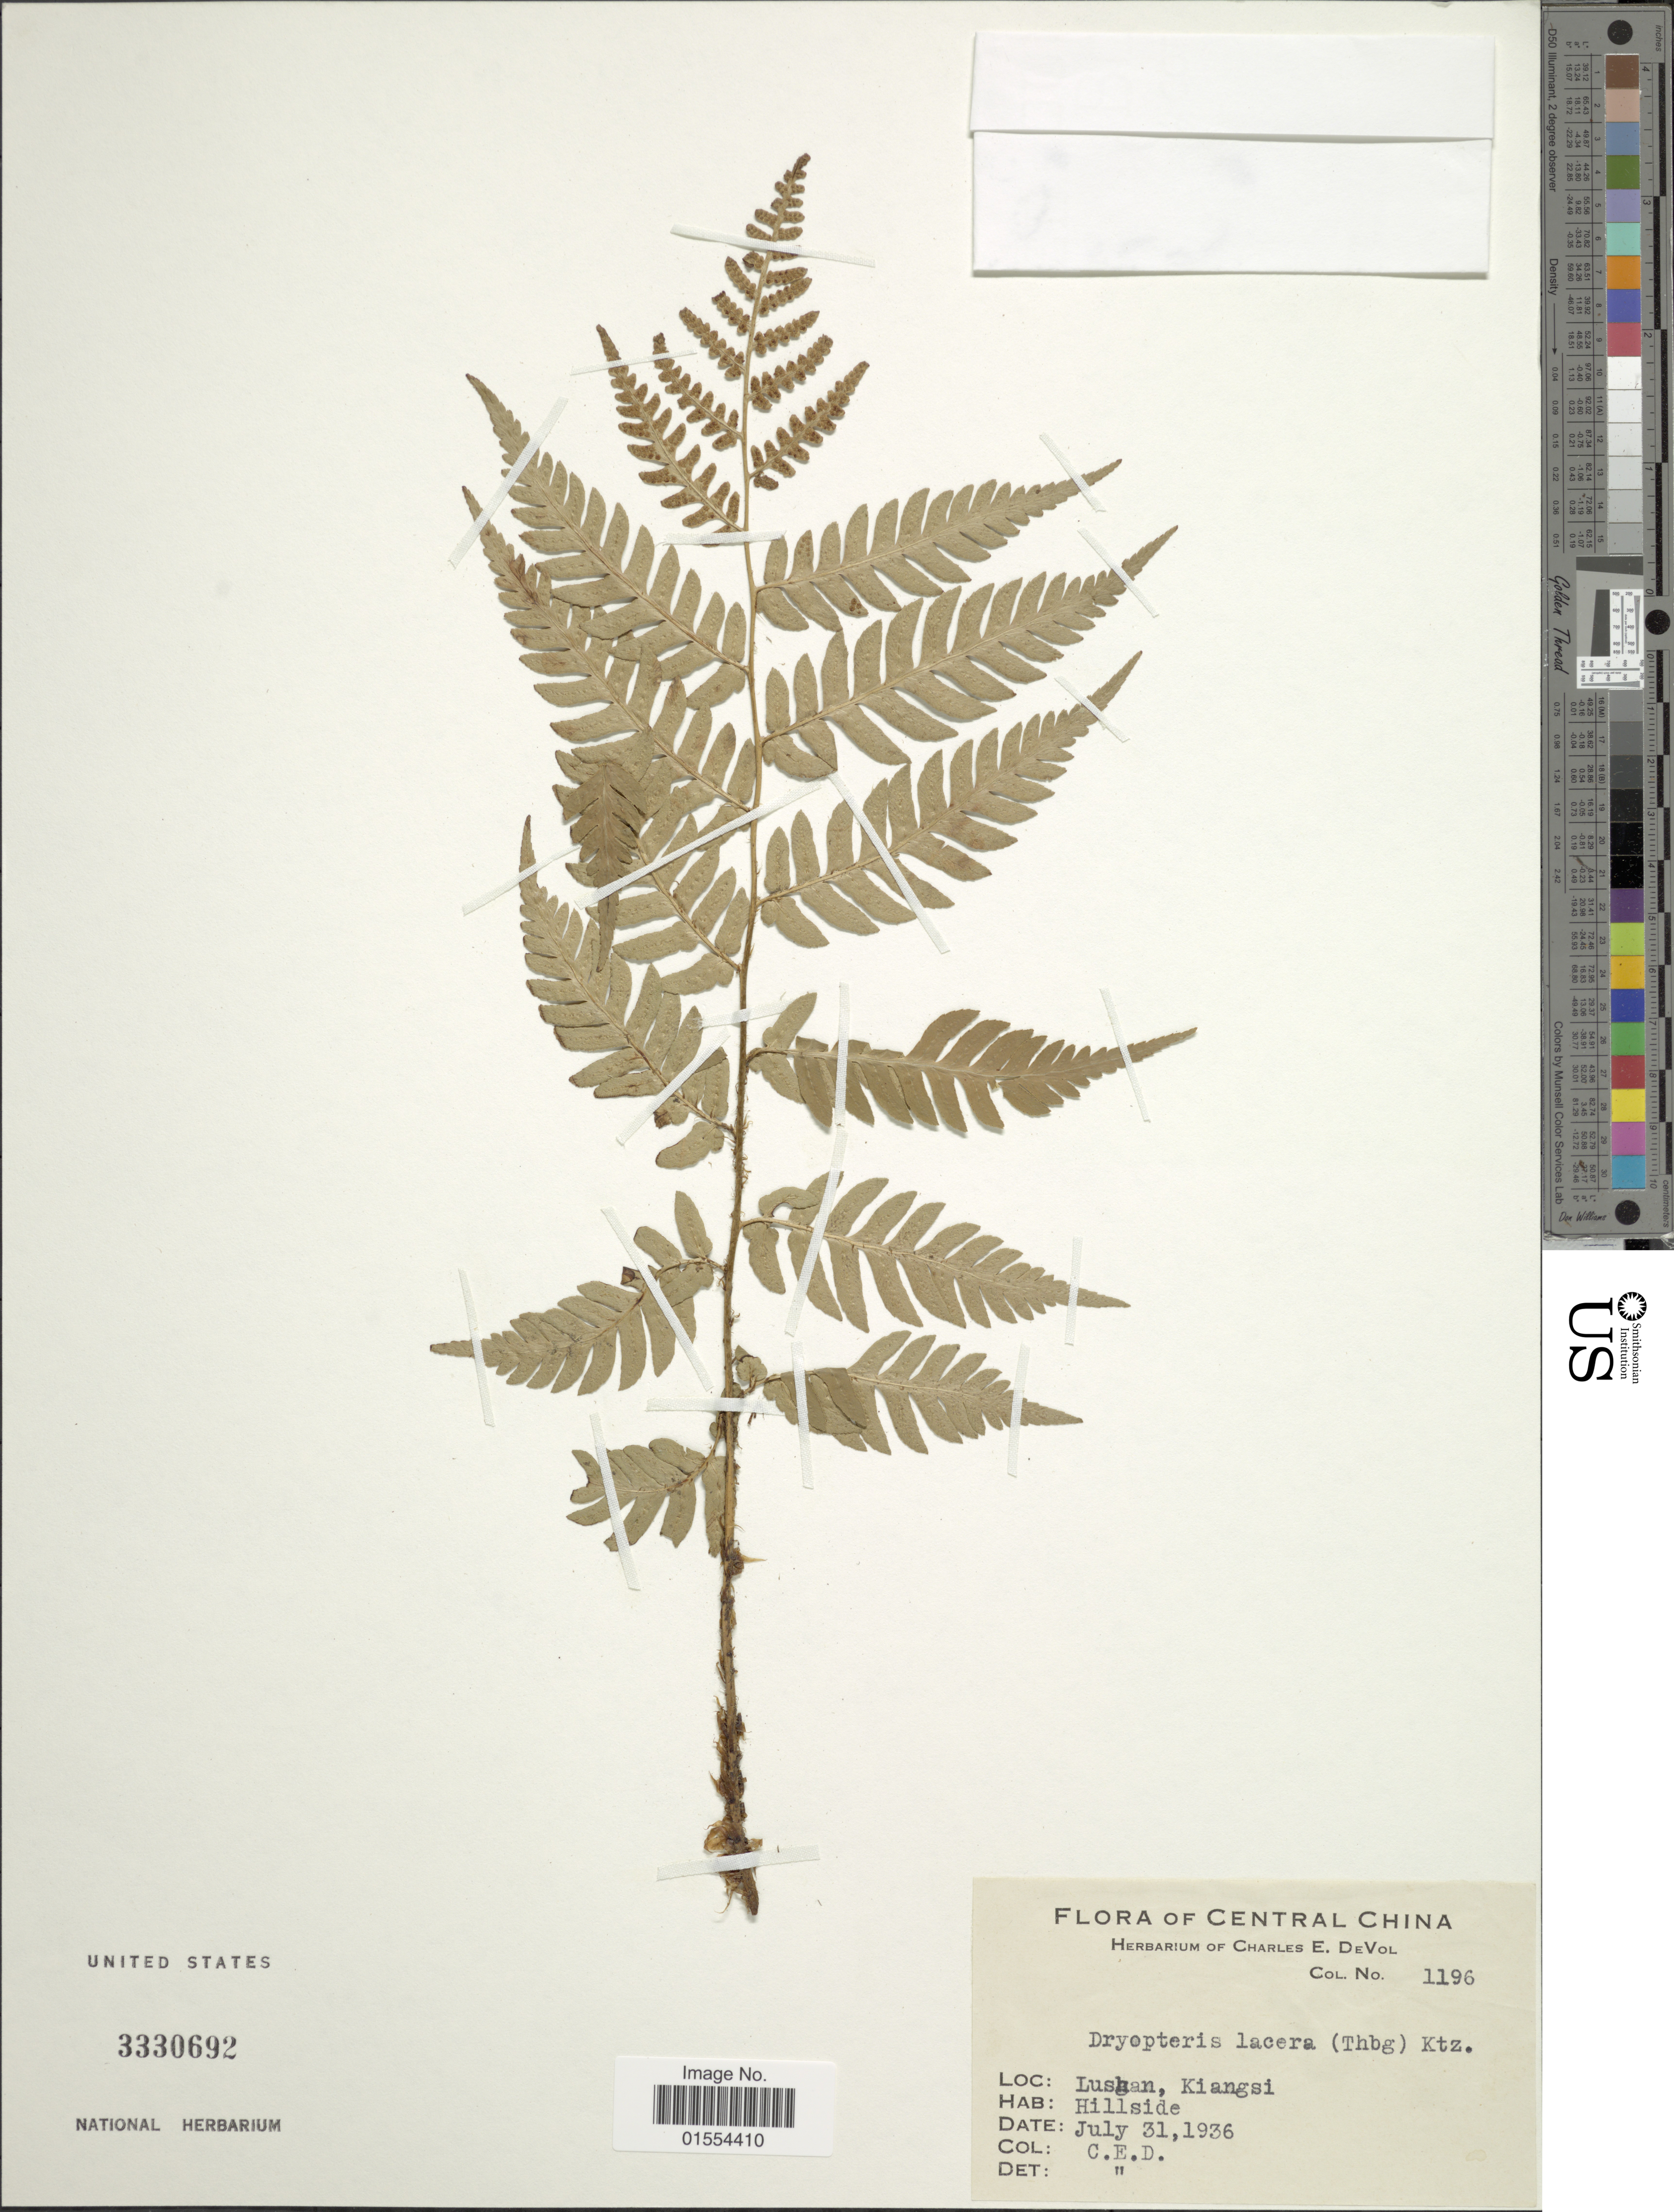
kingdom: Plantae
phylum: Tracheophyta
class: Polypodiopsida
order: Polypodiales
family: Dryopteridaceae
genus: Dryopteris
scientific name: Dryopteris lacera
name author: (Thunb.) Kuntze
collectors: C. E. De Vol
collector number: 1196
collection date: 1936-07-31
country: China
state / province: Jiangxi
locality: Central China. Lushan, Kiangsi.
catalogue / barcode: US 3330692